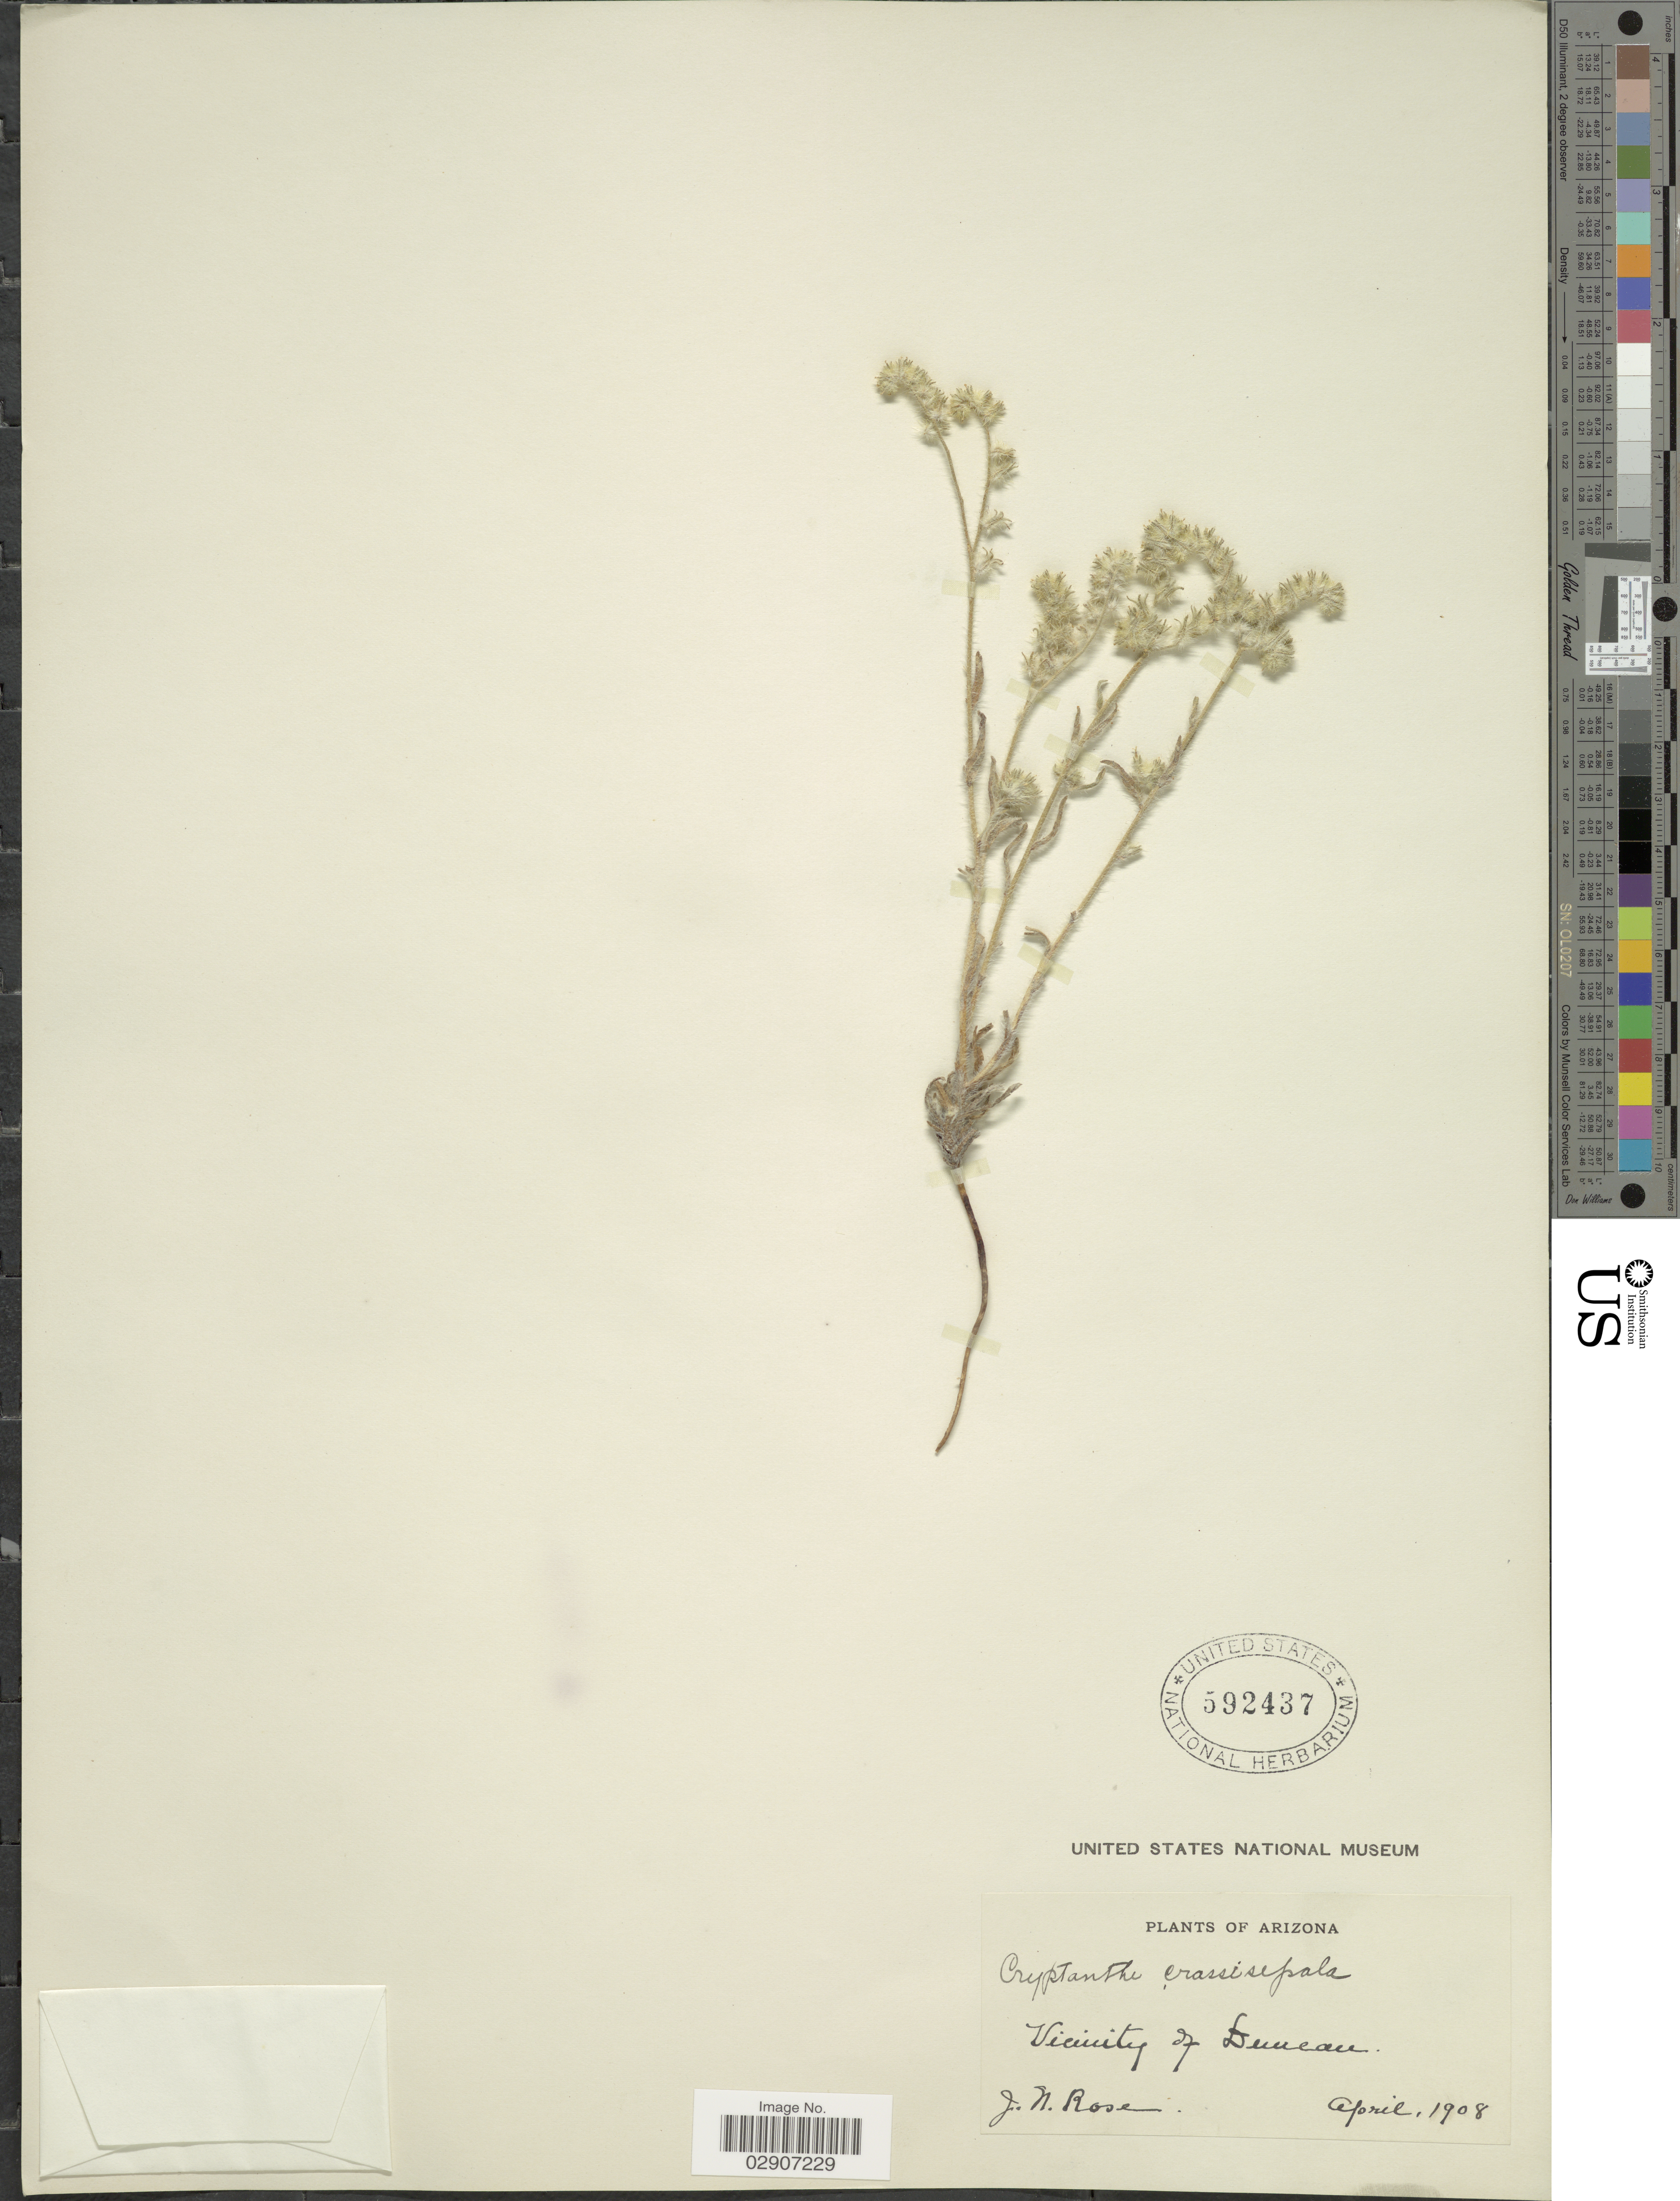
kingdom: Plantae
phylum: Tracheophyta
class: Magnoliopsida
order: Boraginales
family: Boraginaceae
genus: Cryptantha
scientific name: Cryptantha crassisepala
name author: (Torr. & A. Gray) Greene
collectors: J. N. Rose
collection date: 1908-04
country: United States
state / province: Arizona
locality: Vicinity of Duncan.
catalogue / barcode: US 592437